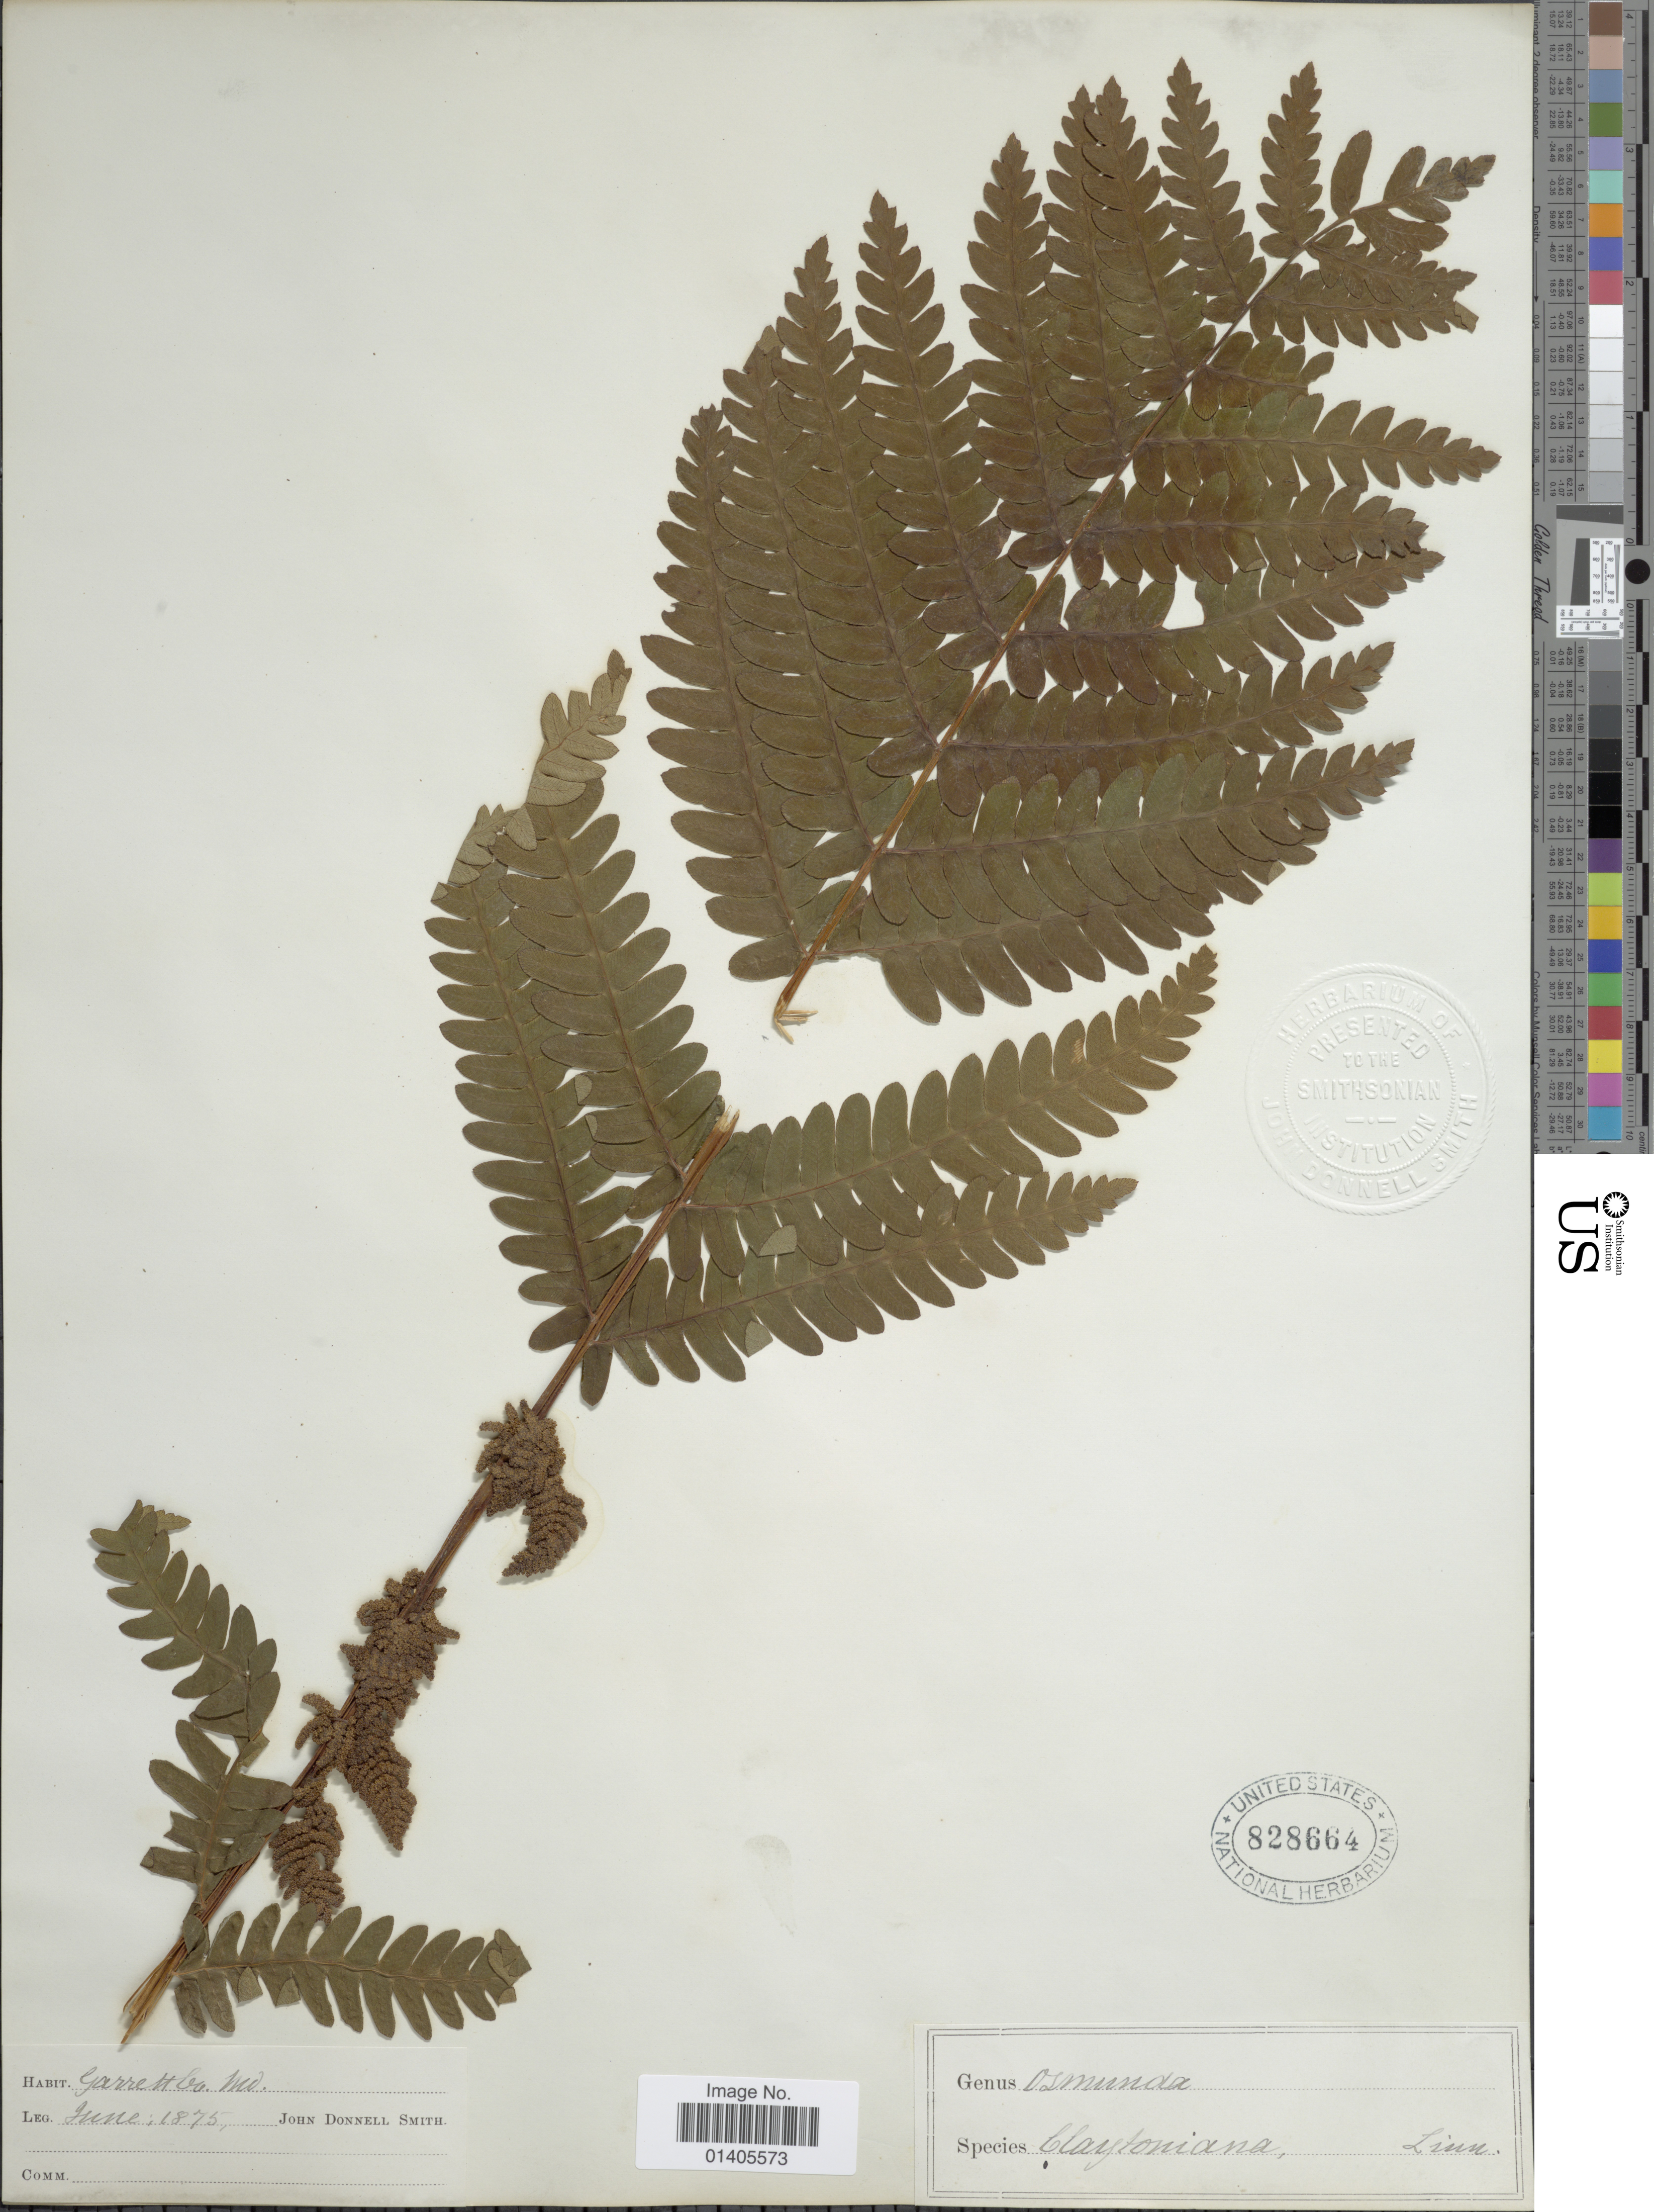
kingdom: Plantae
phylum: Tracheophyta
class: Polypodiopsida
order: Osmundales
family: Osmundaceae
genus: Osmunda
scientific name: Osmunda claytoniana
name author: (L.) Tagawa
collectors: J. Donnell Smith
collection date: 1875-06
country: United States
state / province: Maryland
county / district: Garrett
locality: Garrett Co, Md.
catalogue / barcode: US 828664